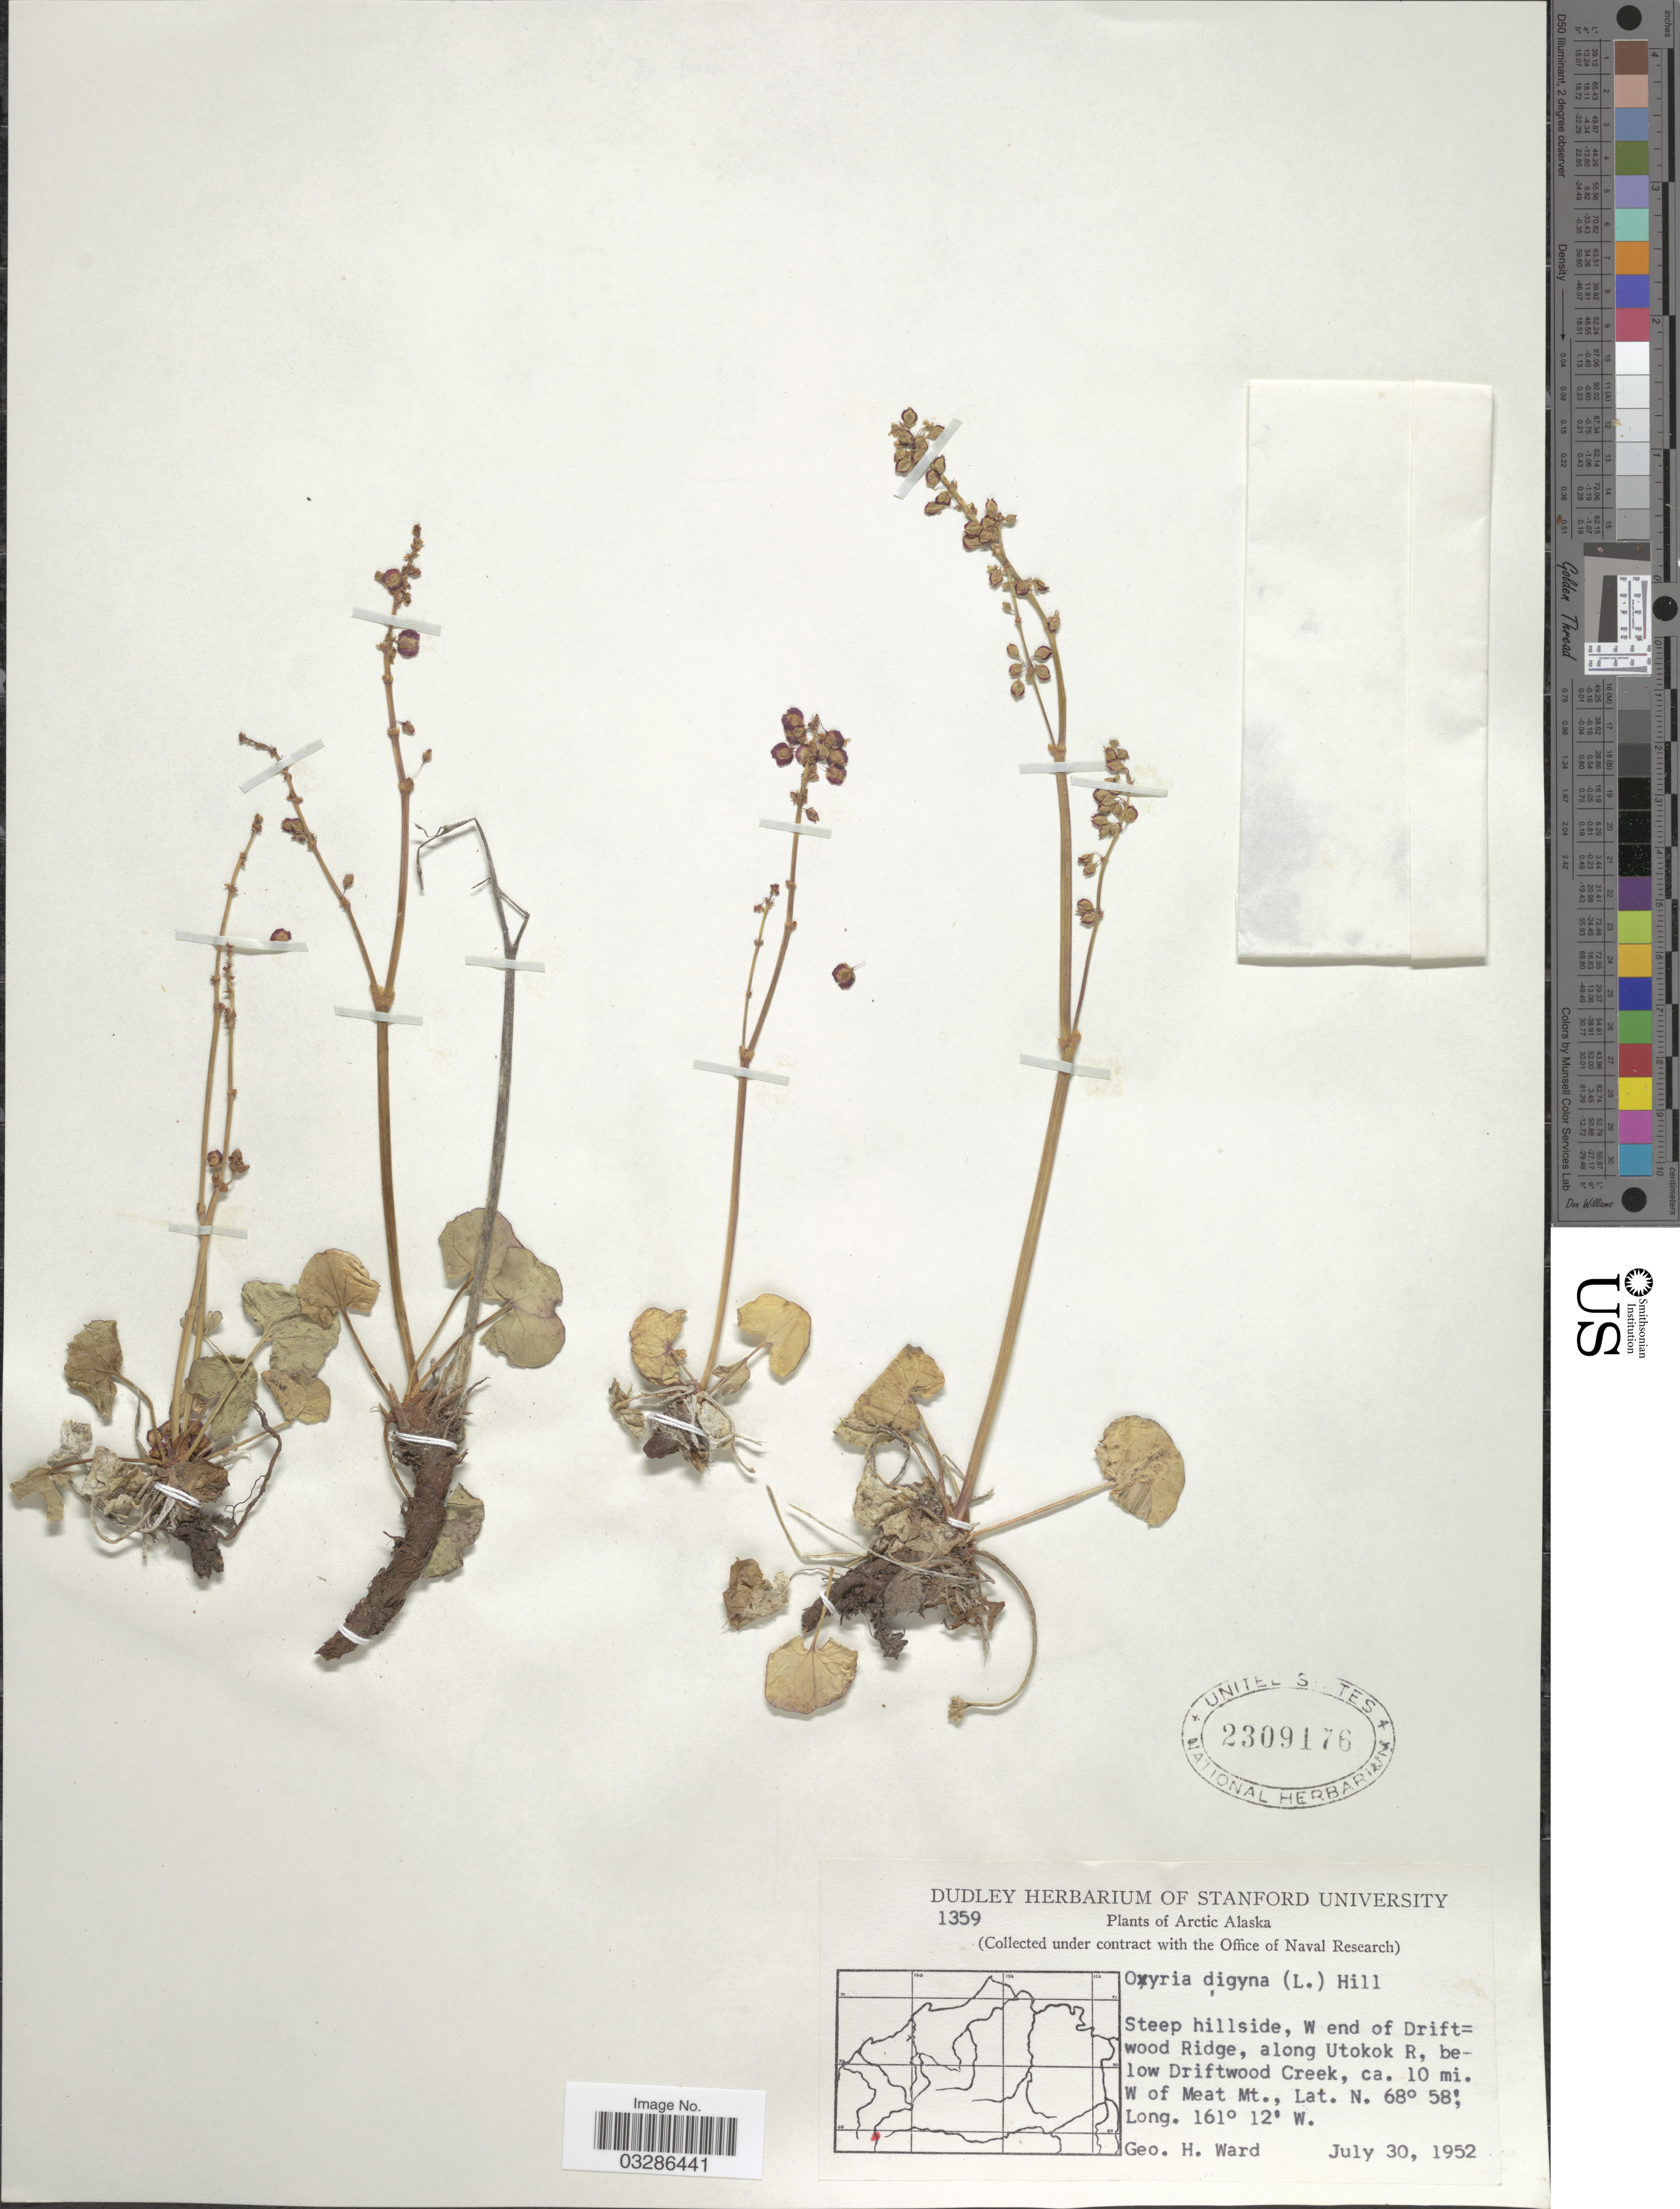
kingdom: Plantae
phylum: Tracheophyta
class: Magnoliopsida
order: Caryophyllales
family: Polygonaceae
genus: Oxyria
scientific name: Oxyria digyna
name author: (L.) Hill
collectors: G. H. Ward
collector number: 1359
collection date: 1952-07-30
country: United States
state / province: Alaska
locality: Arctic Alaska. W end of Driftwood Ridge, along Utokok R, below Driftwood Creek, ca. 10 mi. W of Meat Mt.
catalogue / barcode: US 2309176